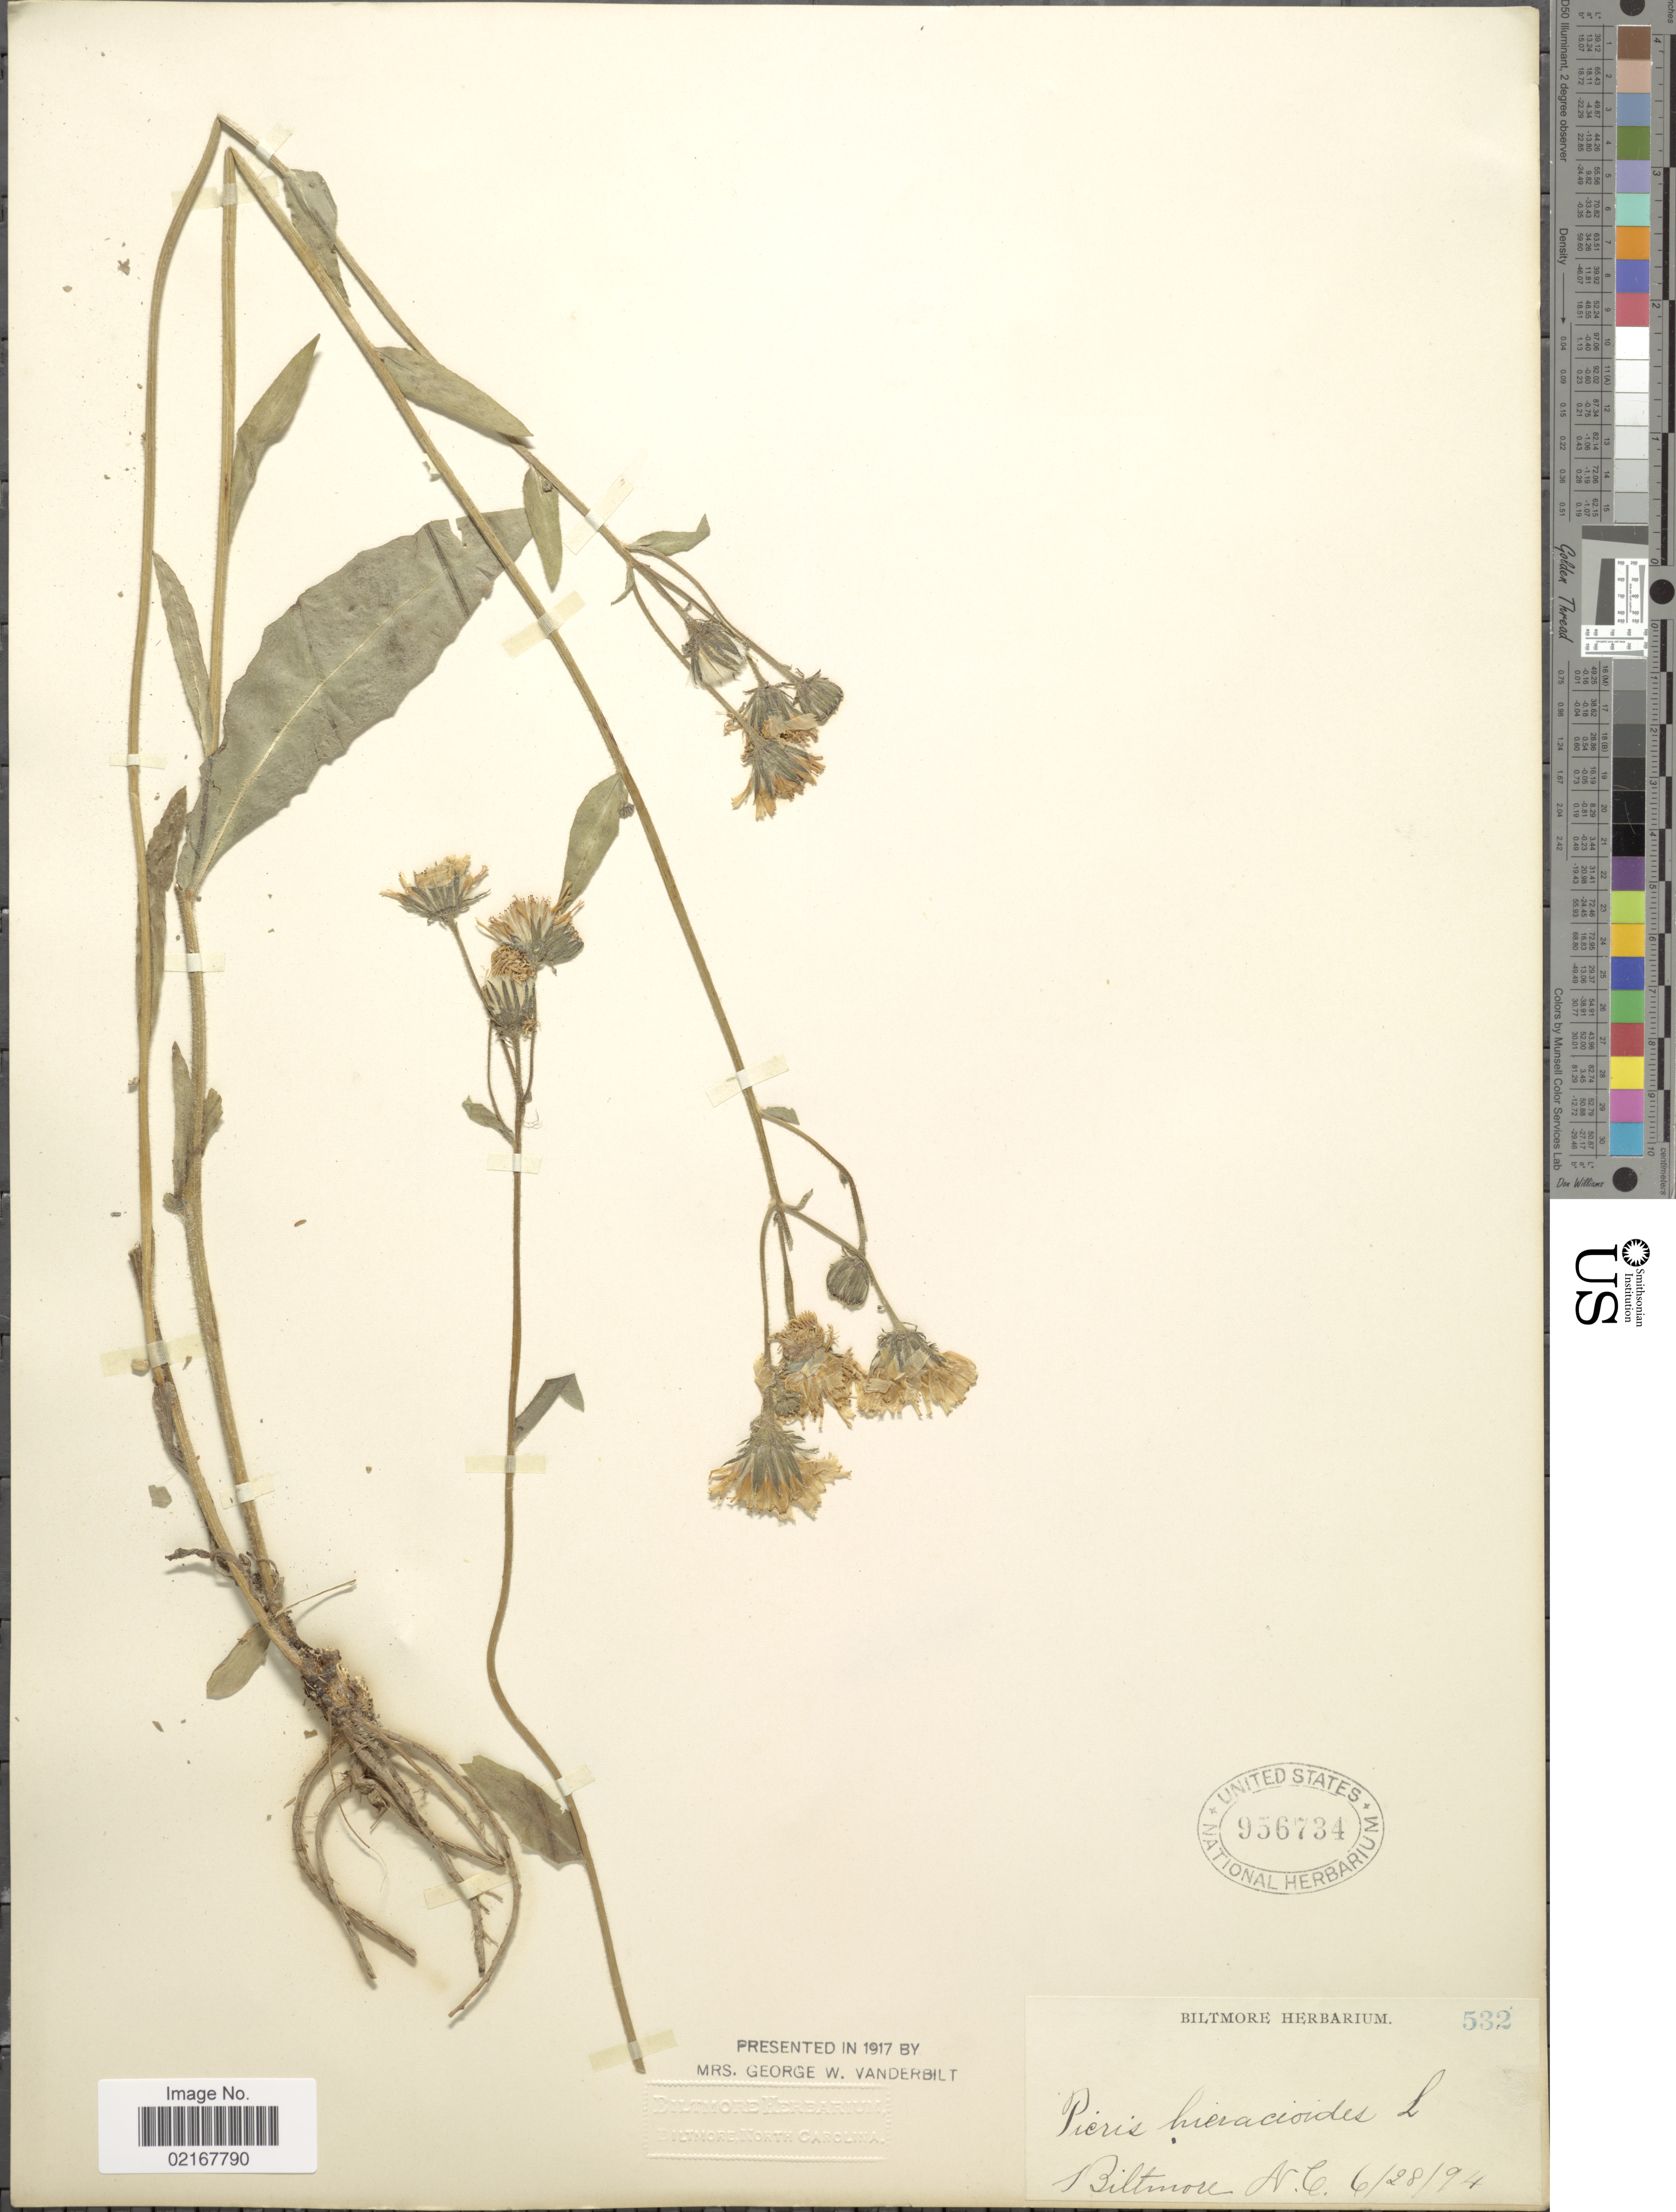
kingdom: Plantae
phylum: Tracheophyta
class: Magnoliopsida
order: Asterales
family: Asteraceae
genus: Picris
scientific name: Picris hieracioides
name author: L.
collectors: ex herb. Biltmore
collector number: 532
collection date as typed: Transcribed d/m/y: 28/6/94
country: United States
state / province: North Carolina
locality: Biltmore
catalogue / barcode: US 956734